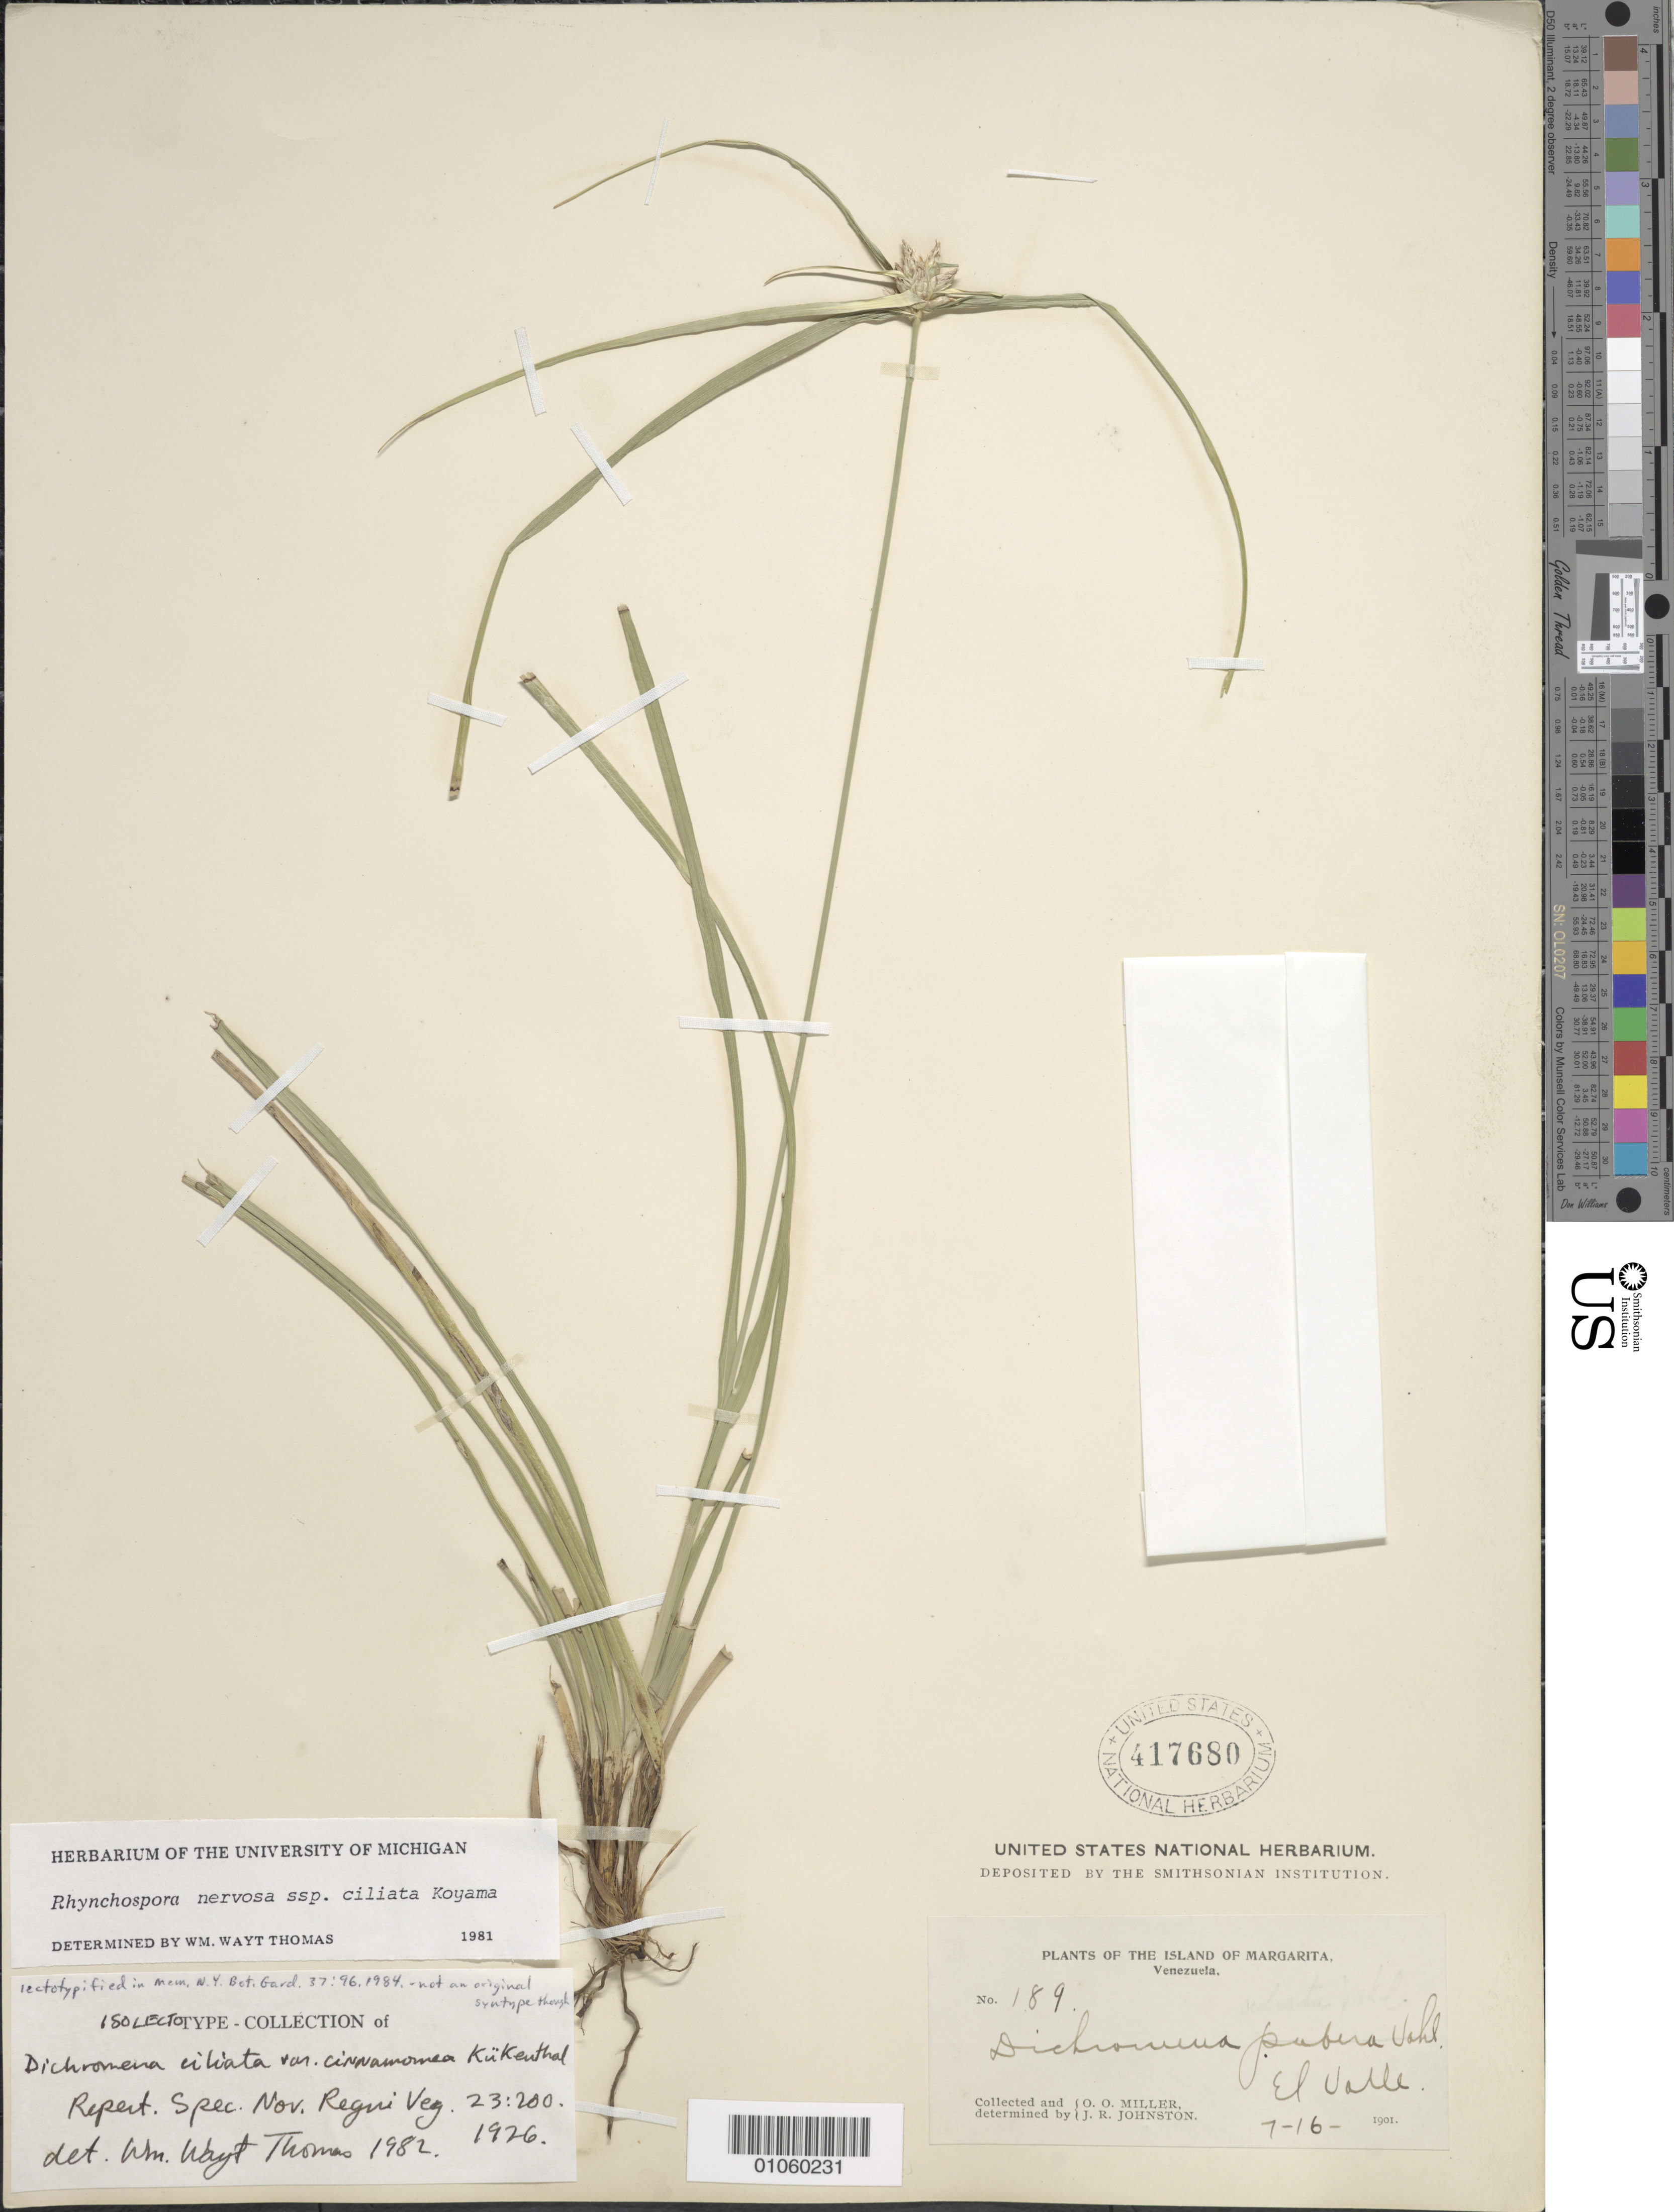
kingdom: Plantae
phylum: Tracheophyta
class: Liliopsida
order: Poales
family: Cyperaceae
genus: Rhynchospora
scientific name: Rhynchospora ciliata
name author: (G. Mey.) Kük.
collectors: O. O. Miller & J. Johnston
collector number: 189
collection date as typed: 16 Jul 1901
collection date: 1901-07-16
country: Venezuela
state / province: Nueva Esparta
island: Margarita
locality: El Valle.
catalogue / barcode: US 417680